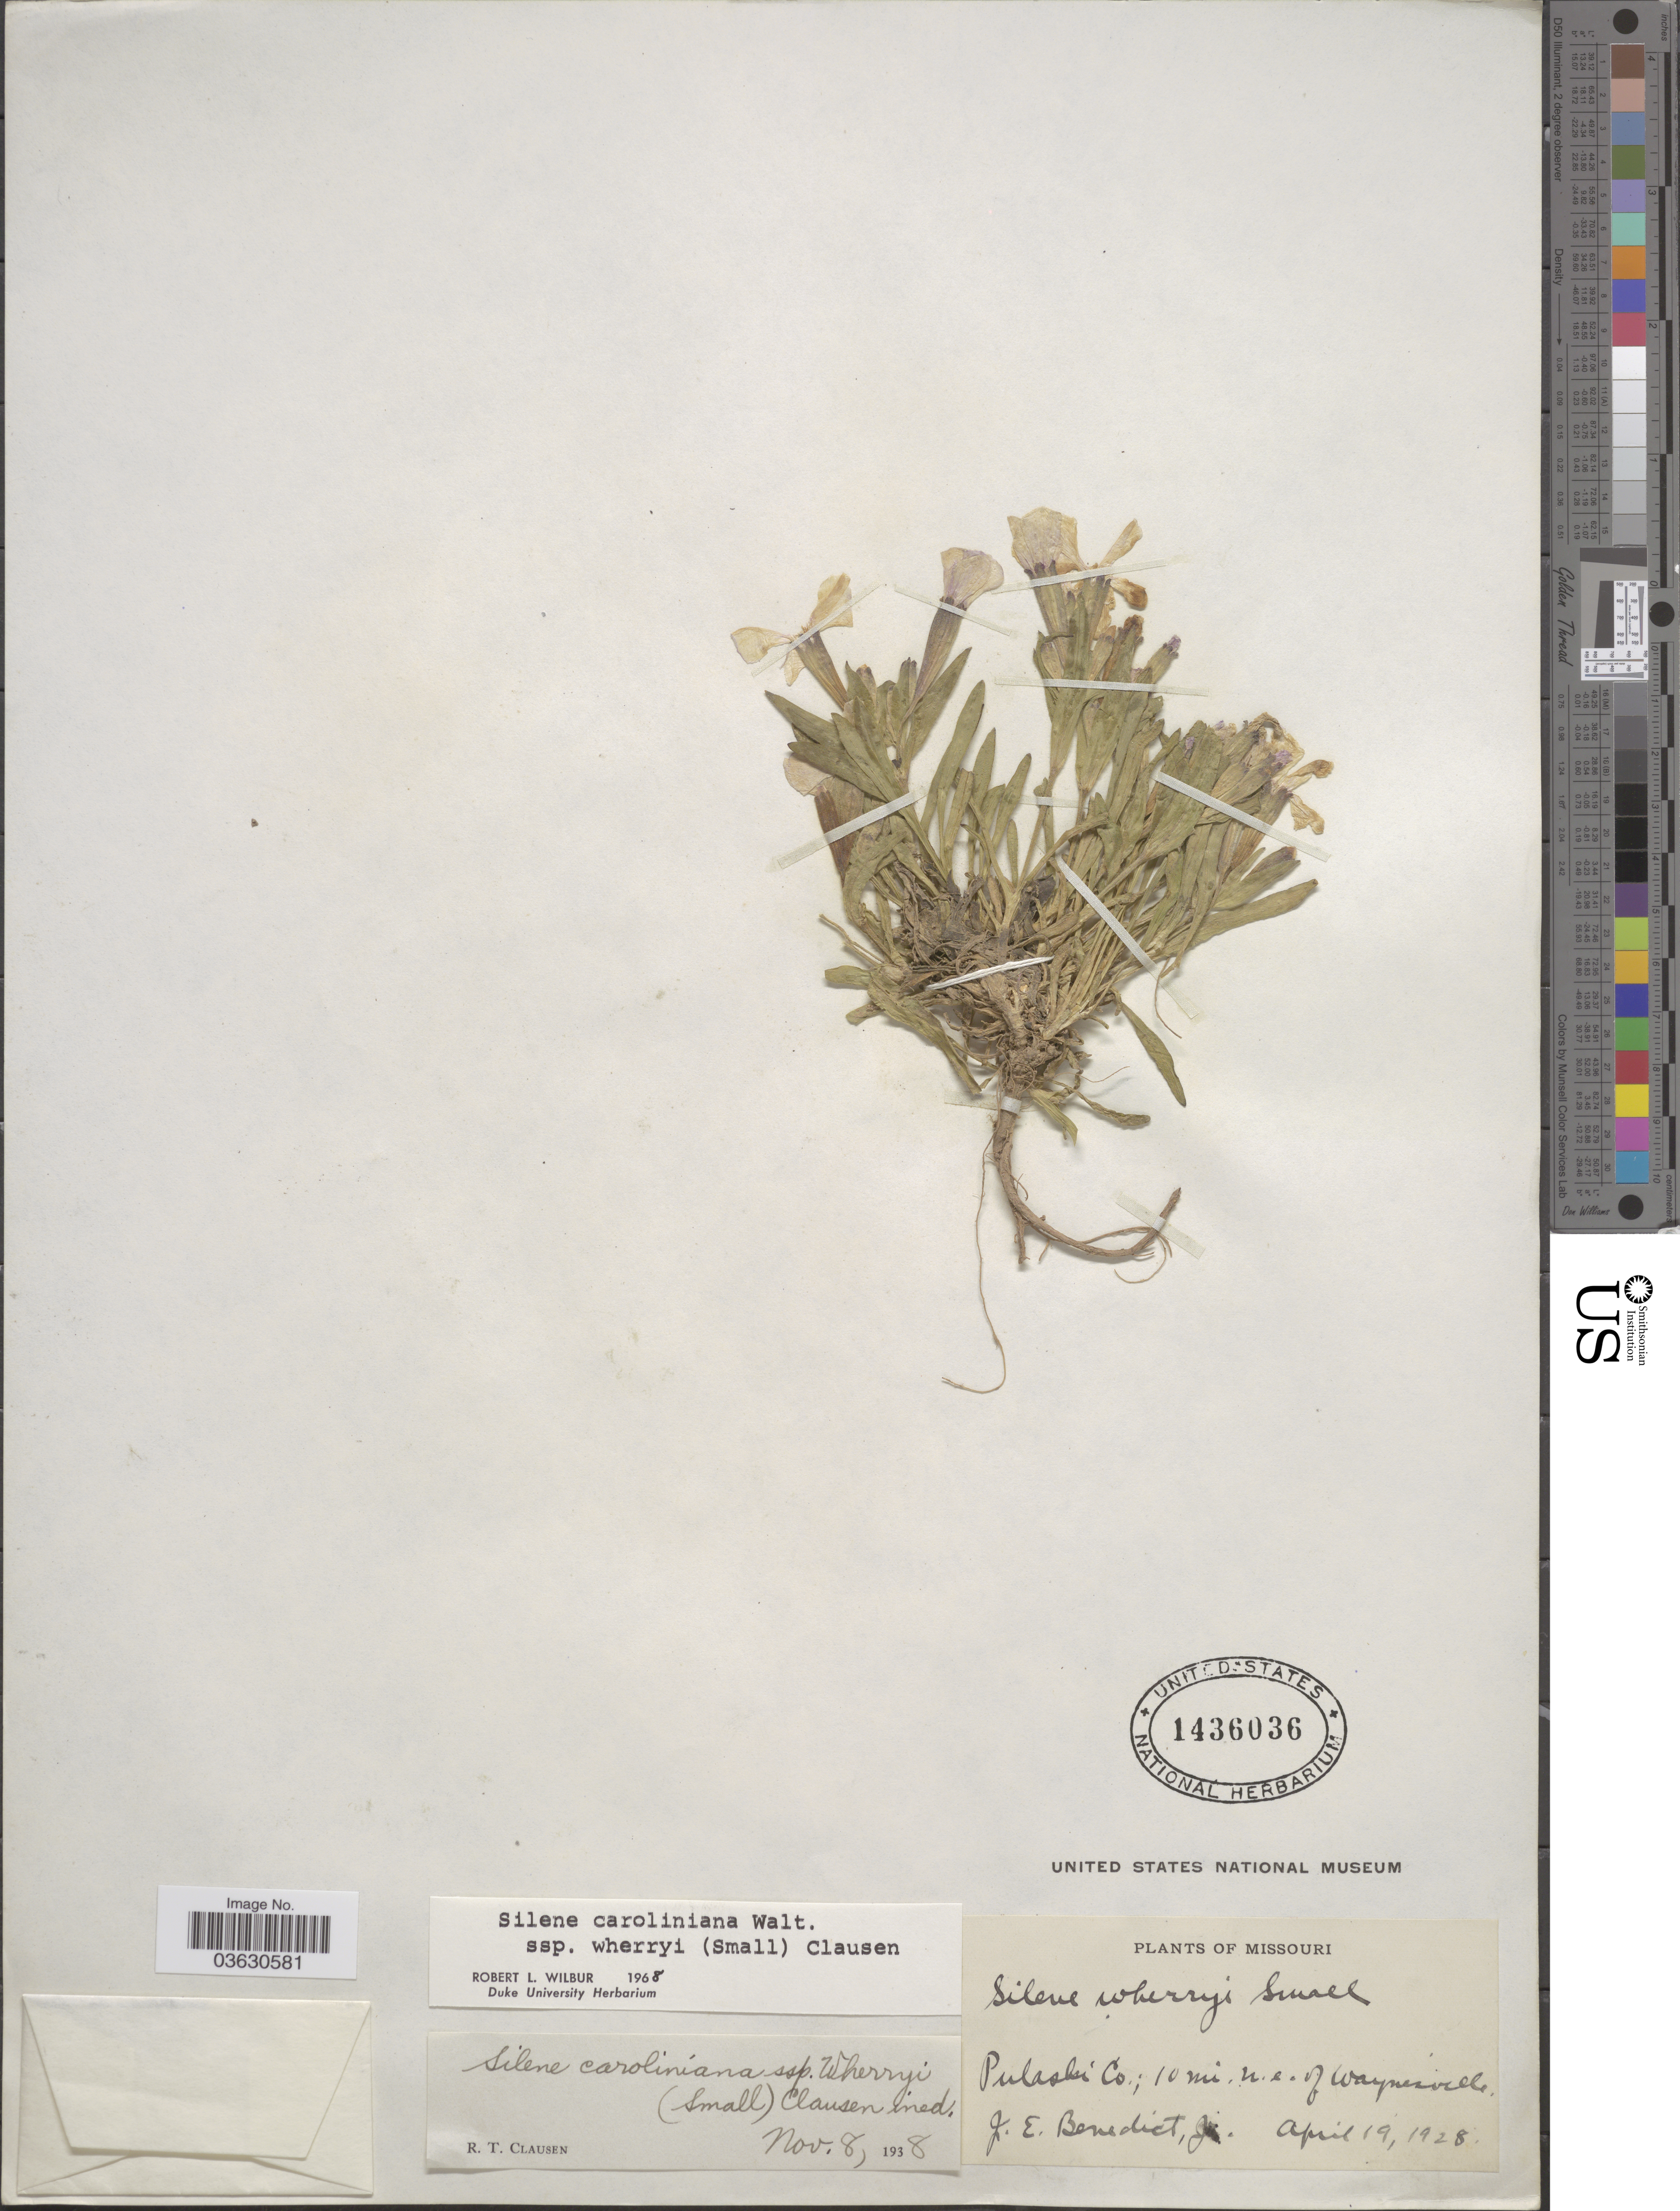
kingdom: Plantae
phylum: Tracheophyta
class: Magnoliopsida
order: Caryophyllales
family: Caryophyllaceae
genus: Silene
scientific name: Silene caroliniana subsp. wherryi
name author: Walter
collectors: J. Benedict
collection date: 1928-04-19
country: United States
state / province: Missouri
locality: Pulaski Co.; 10 mi. n.e. of Waynesville.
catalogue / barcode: US 1436036